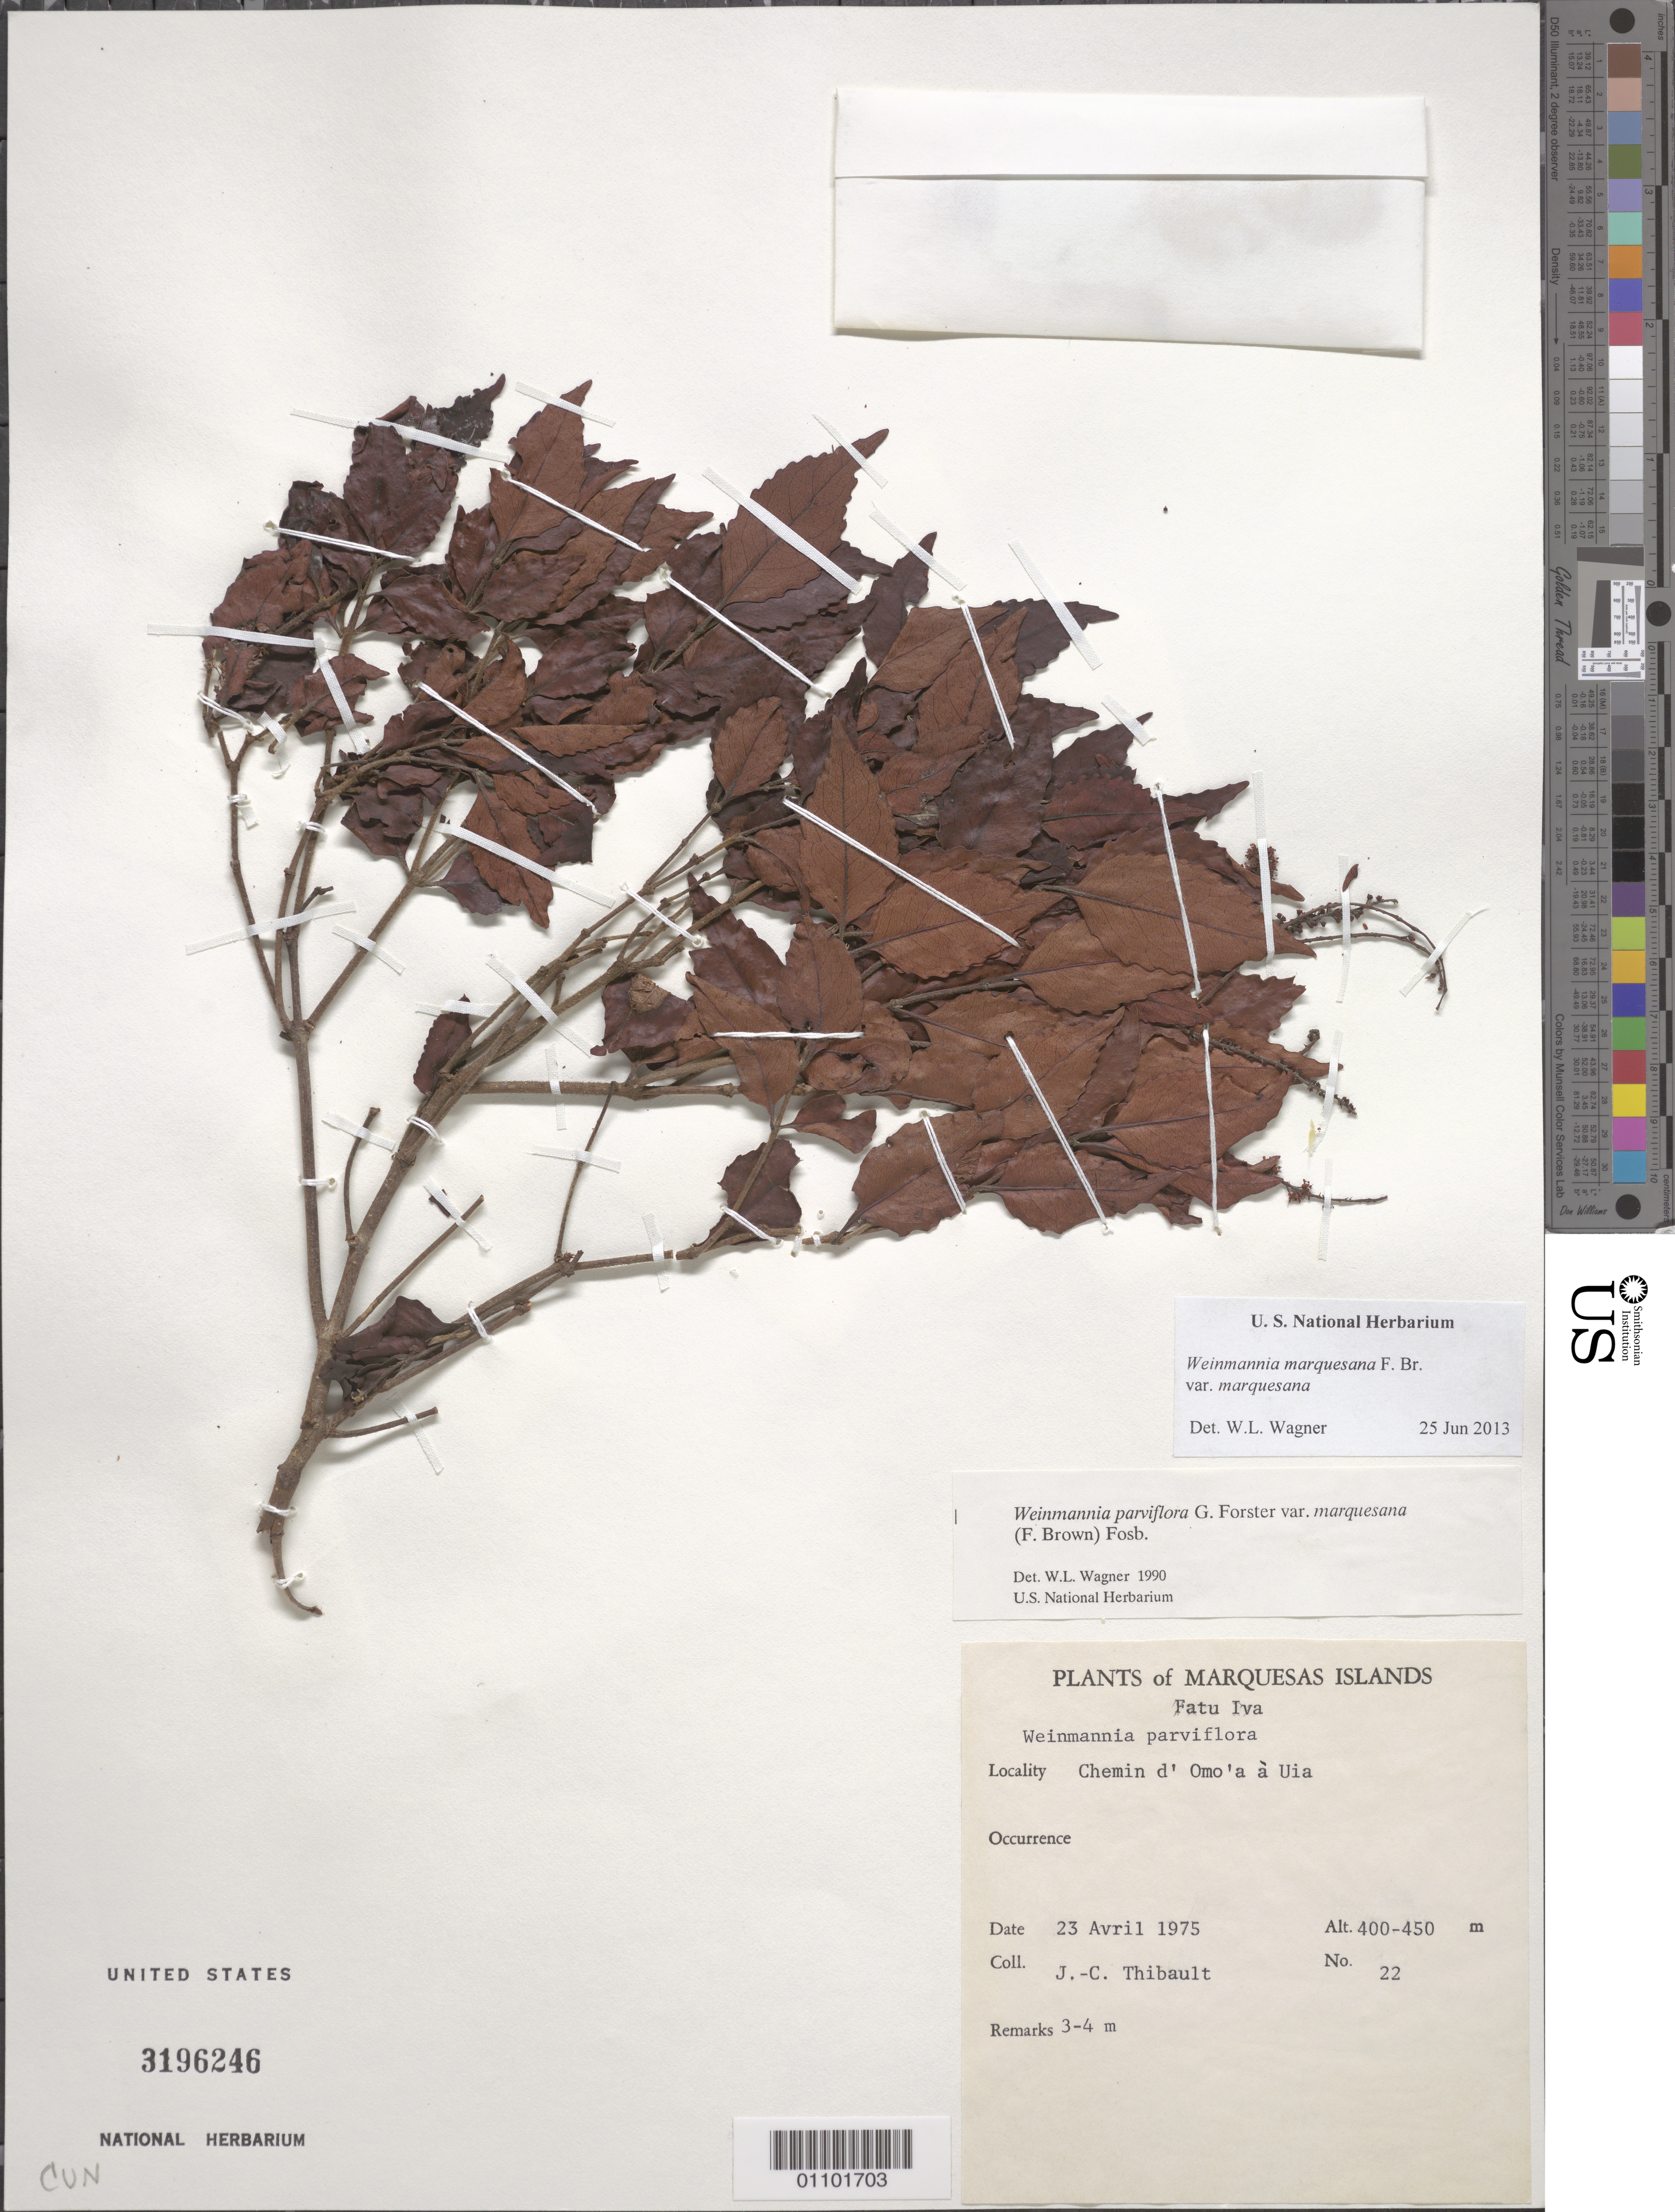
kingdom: Plantae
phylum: Tracheophyta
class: Magnoliopsida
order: Oxalidales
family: Cunoniaceae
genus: Pterophylla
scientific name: Pterophylla marquesana var. marquesana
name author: (F. Br.) Pillon & H.C. Hopkins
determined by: Wagner, W. L., (BOT), Smithsonian Institution - National Museum of Natural History (UNITED STATES)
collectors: J. Thibault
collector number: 22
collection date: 1975-04-23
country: French Polynesia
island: Fatu Hiva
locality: Chemin d'Omo'a à Ui'a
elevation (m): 400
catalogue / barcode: US 3196246